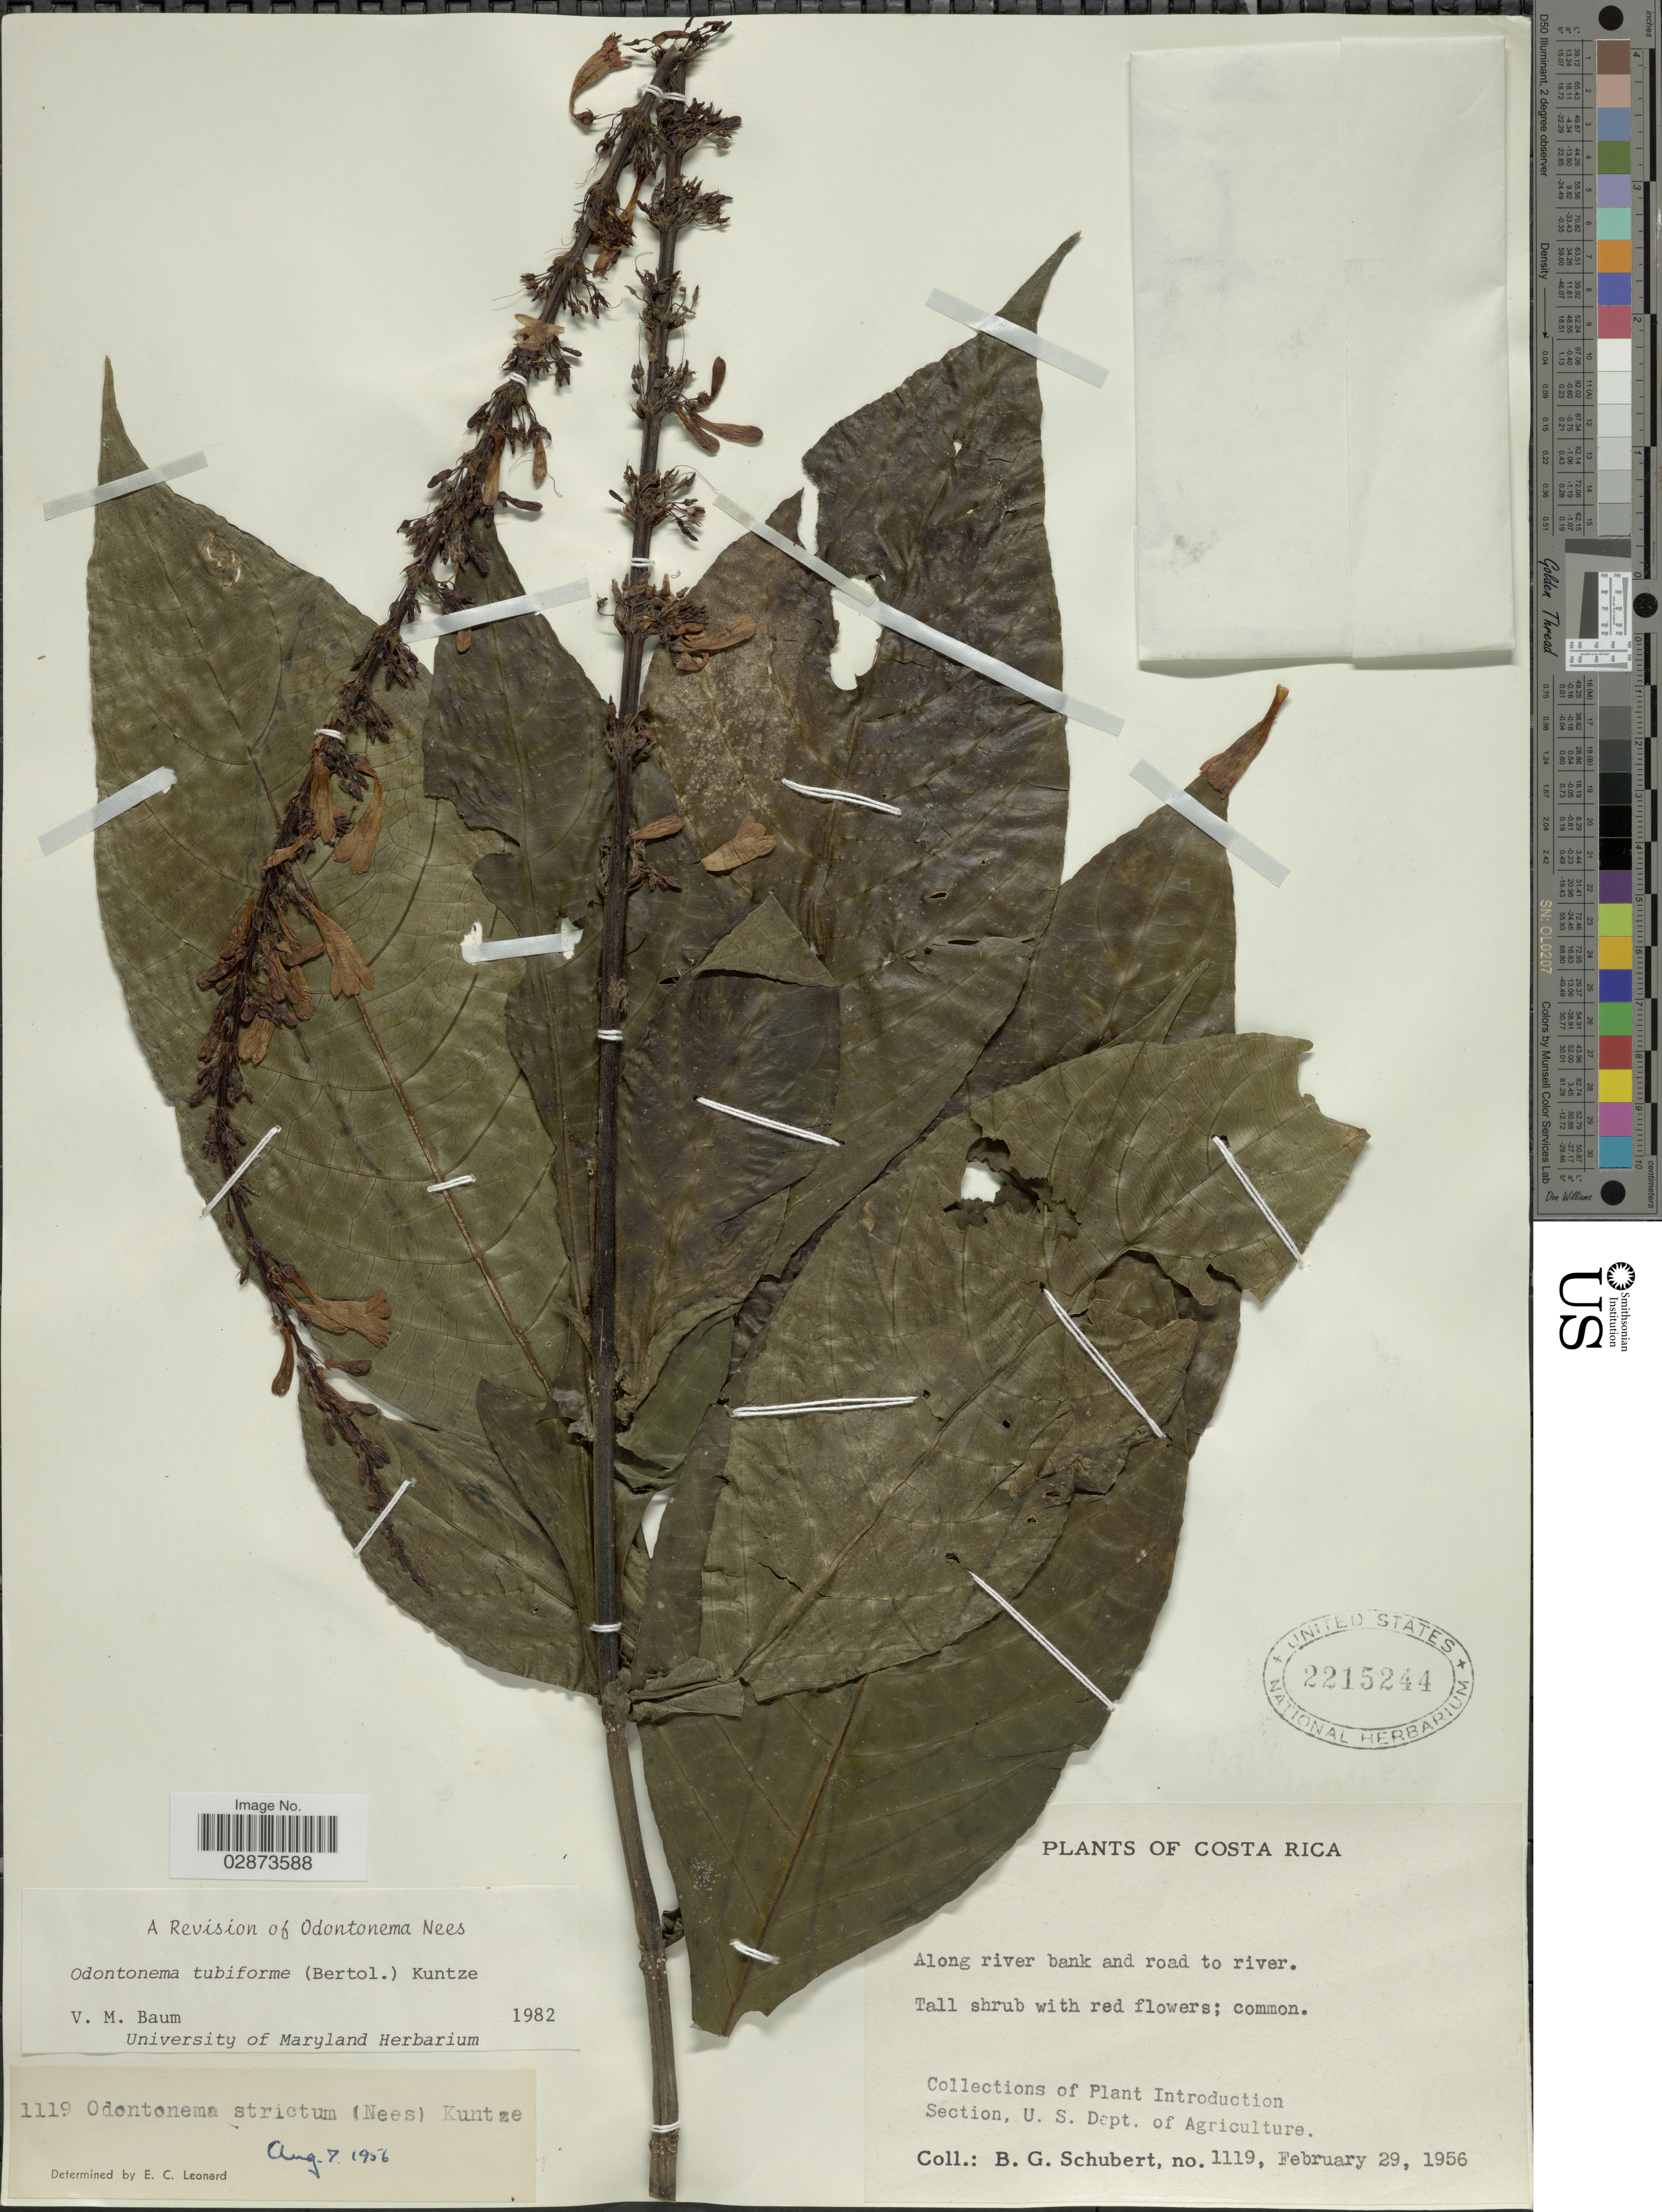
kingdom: Plantae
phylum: Tracheophyta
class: Magnoliopsida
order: Lamiales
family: Acanthaceae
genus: Odontonema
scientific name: Odontonema tubaeforme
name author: (Bertol.) Kuntze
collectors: B. Schubert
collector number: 1119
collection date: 1956-02-29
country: Costa Rica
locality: Along river bank and road to river.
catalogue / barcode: US 2215244